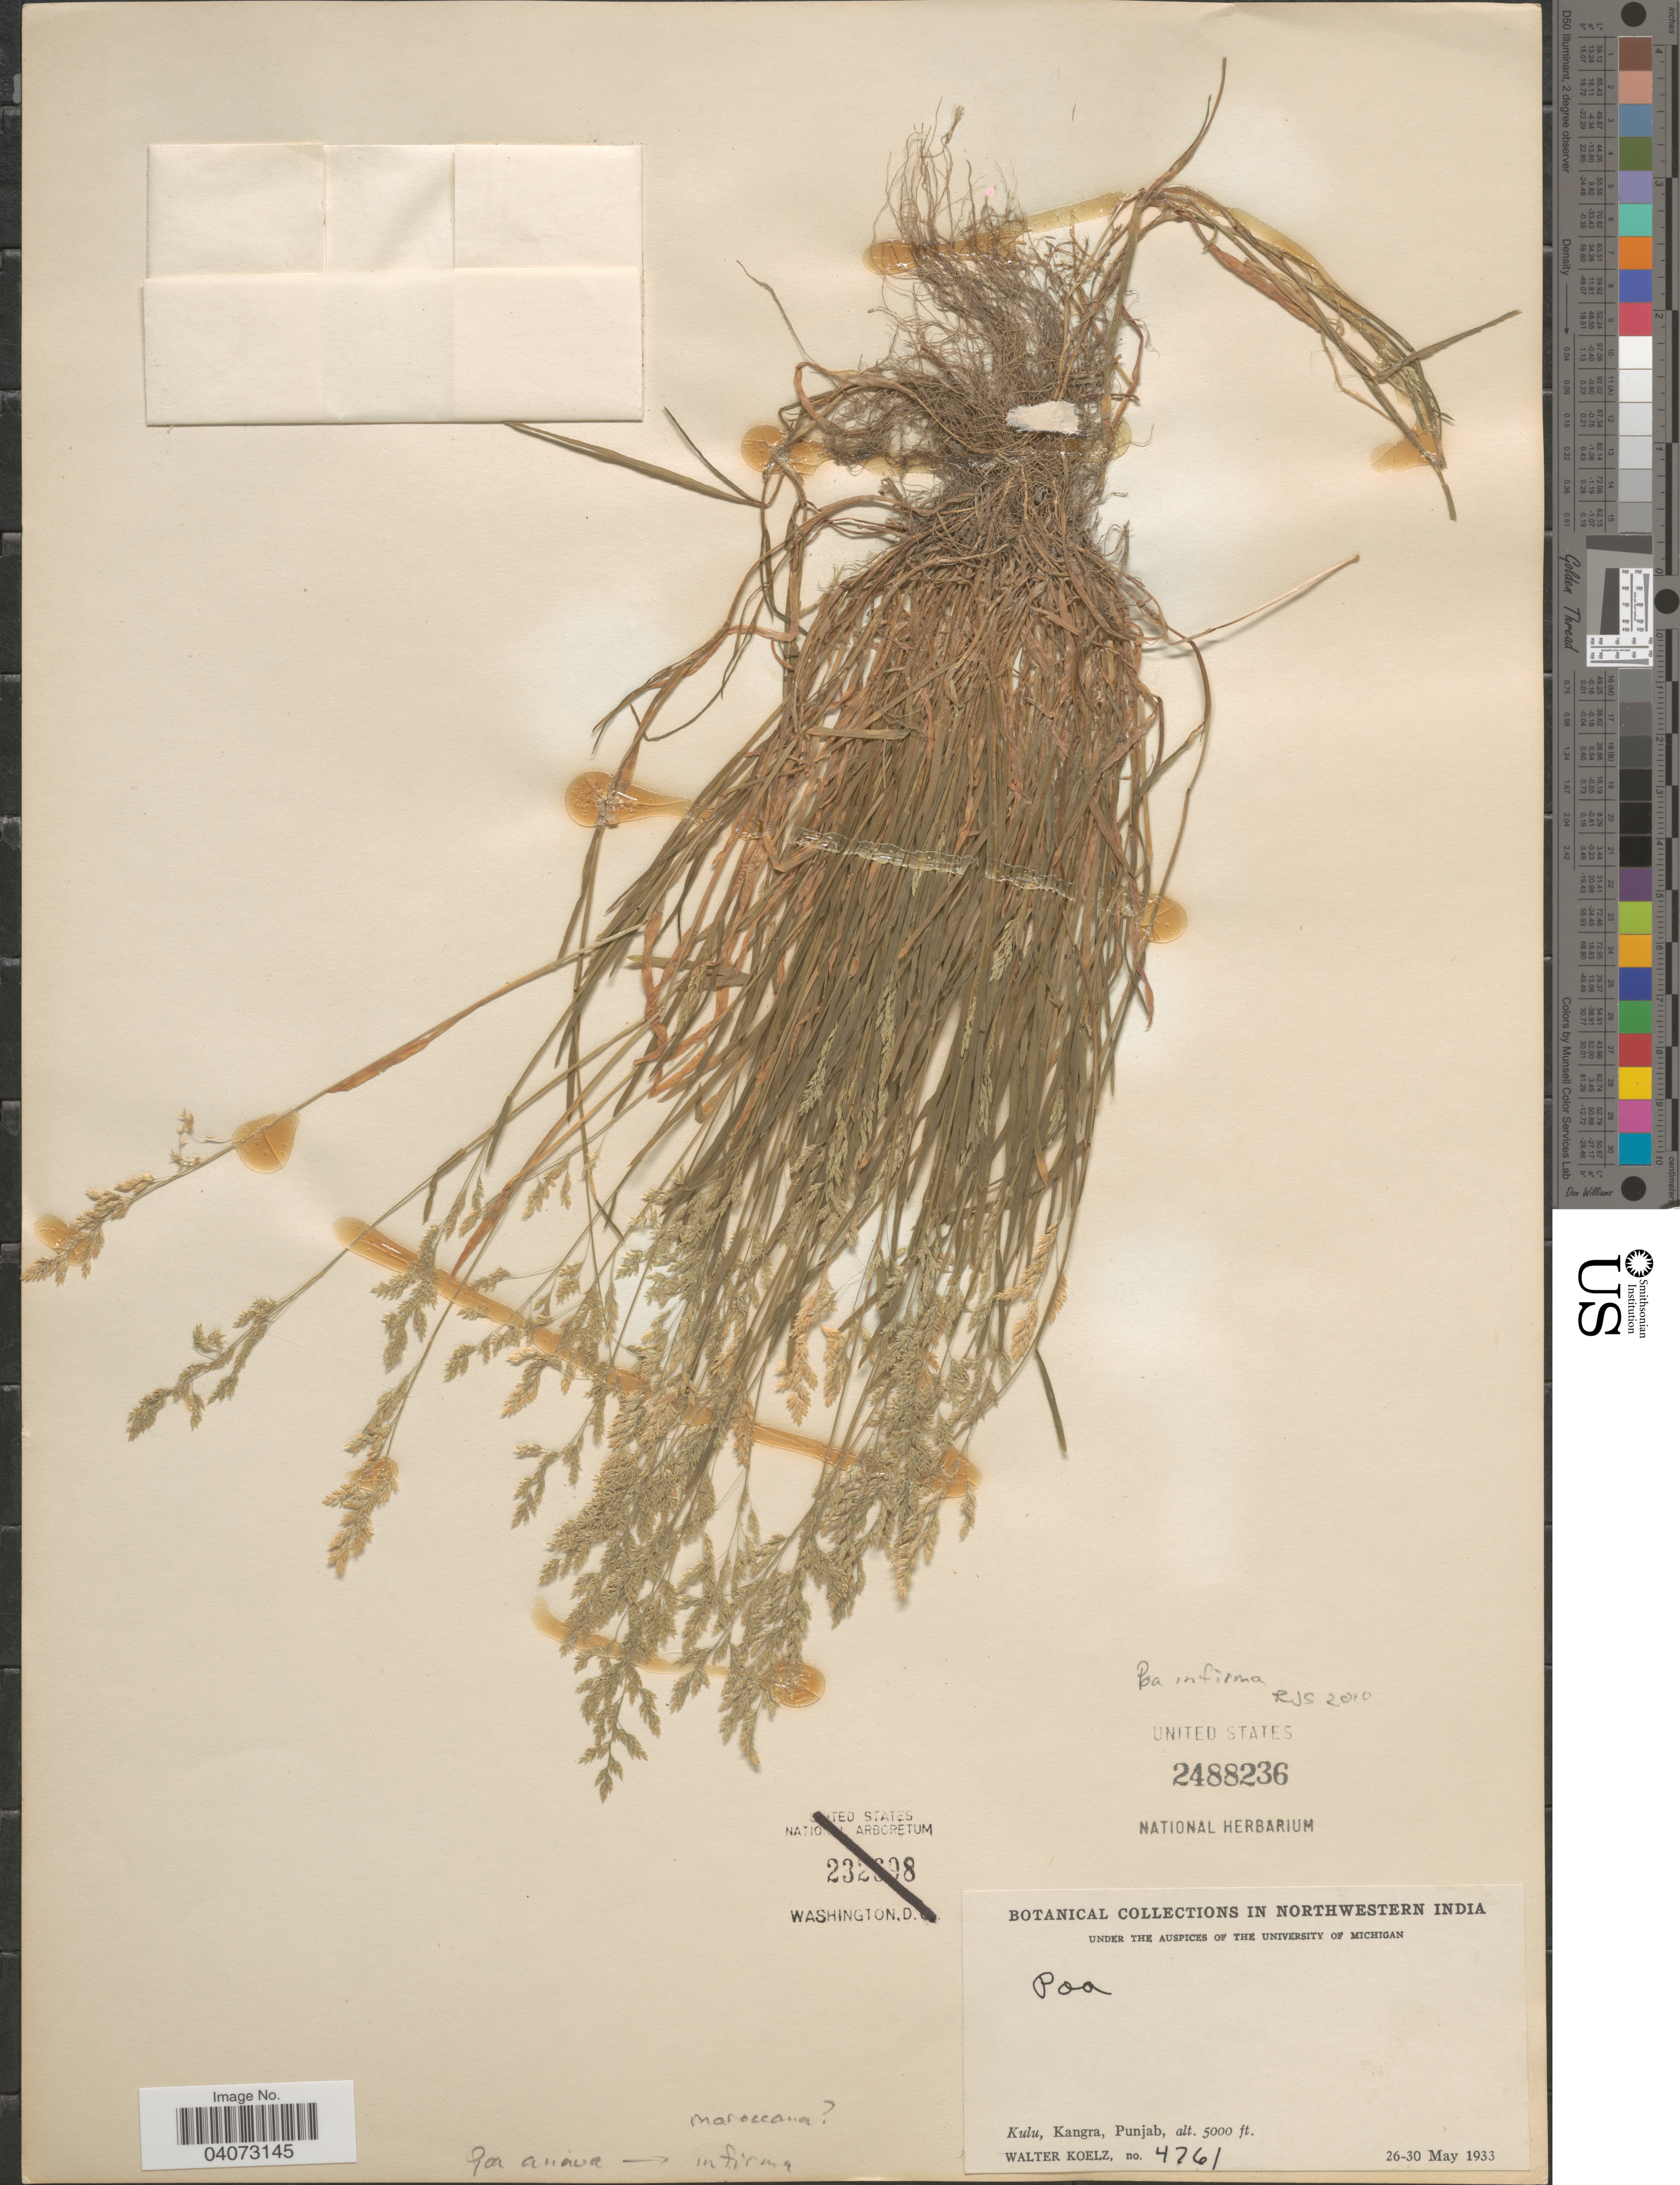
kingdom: Plantae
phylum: Tracheophyta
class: Liliopsida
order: Poales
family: Poaceae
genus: Poa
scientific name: Poa annua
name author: L.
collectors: W. N. Koelz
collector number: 4761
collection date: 1933-05-26/1933-05-30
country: India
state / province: Punjab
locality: Northwestern India. Kulu, Kangra.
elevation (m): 1524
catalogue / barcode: US 2488236